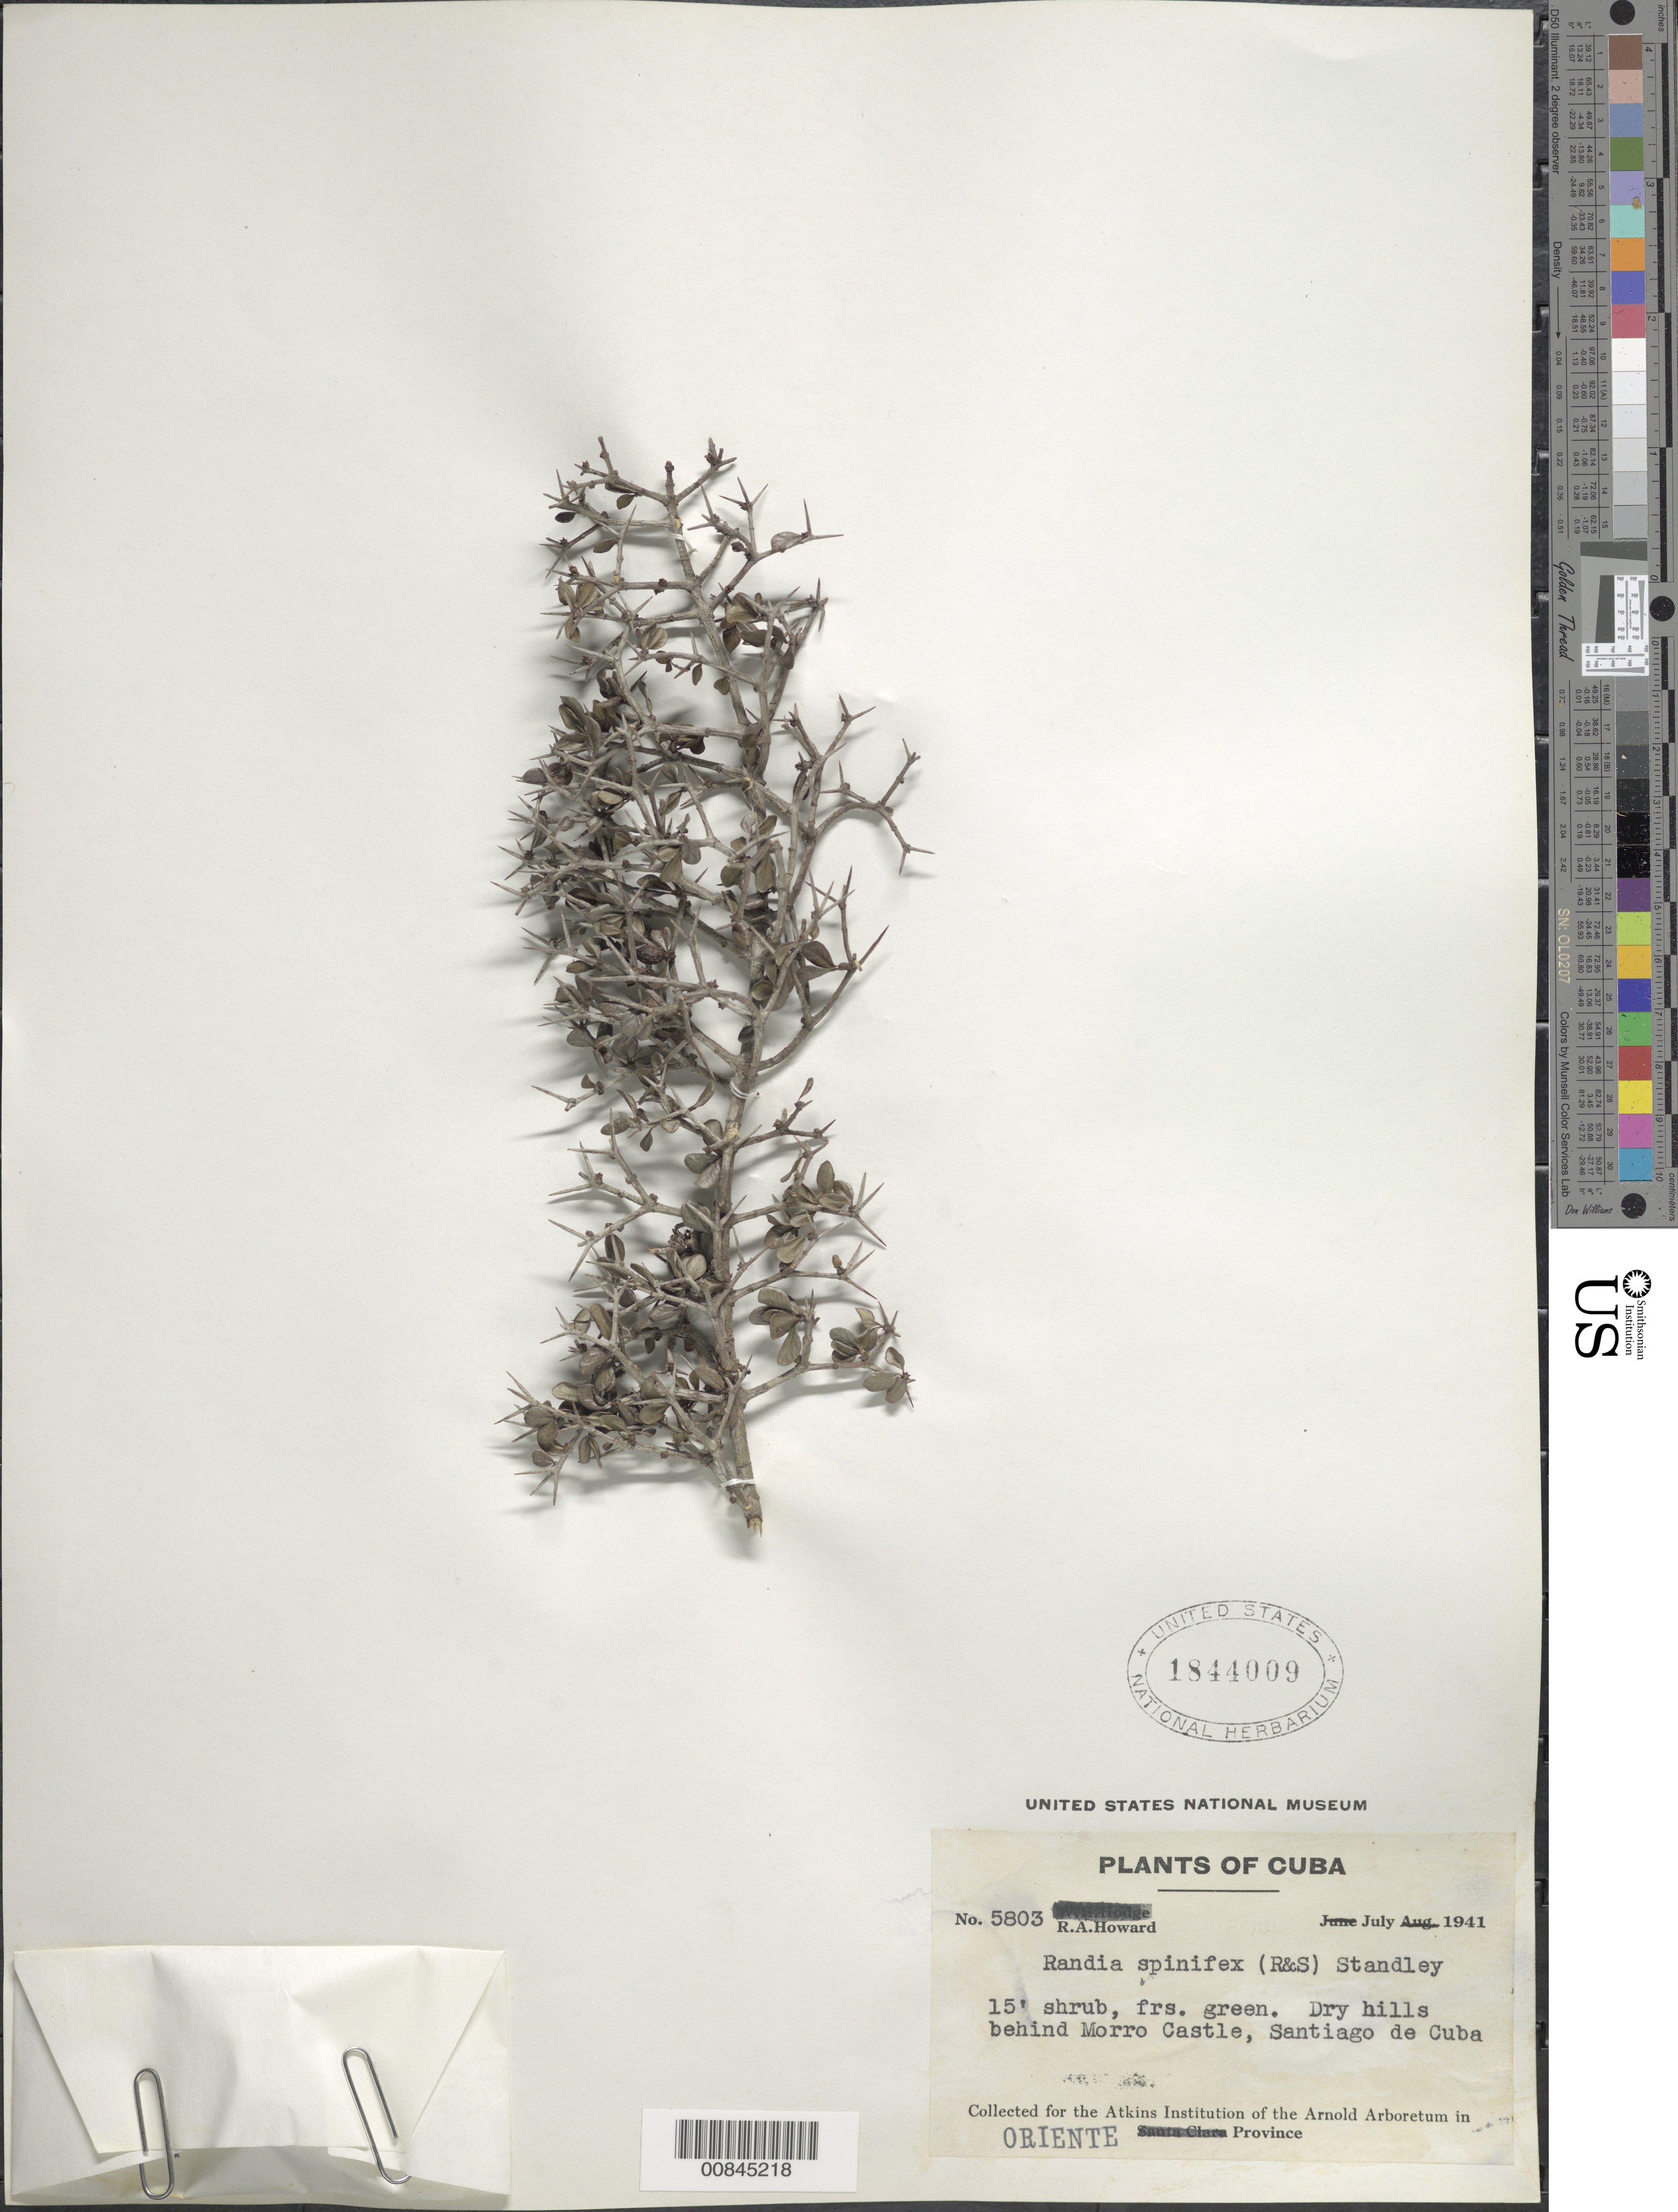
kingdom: Plantae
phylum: Tracheophyta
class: Magnoliopsida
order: Gentianales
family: Rubiaceae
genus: Randia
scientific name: Randia spinifex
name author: (Roem. & Schult.) Standl.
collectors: R. A. Howard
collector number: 5803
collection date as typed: Jul 1941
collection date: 1941-07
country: Cuba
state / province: Oriente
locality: Behind Morro Castle, Santiago de Cuba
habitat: Dry hills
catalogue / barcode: US 1844009